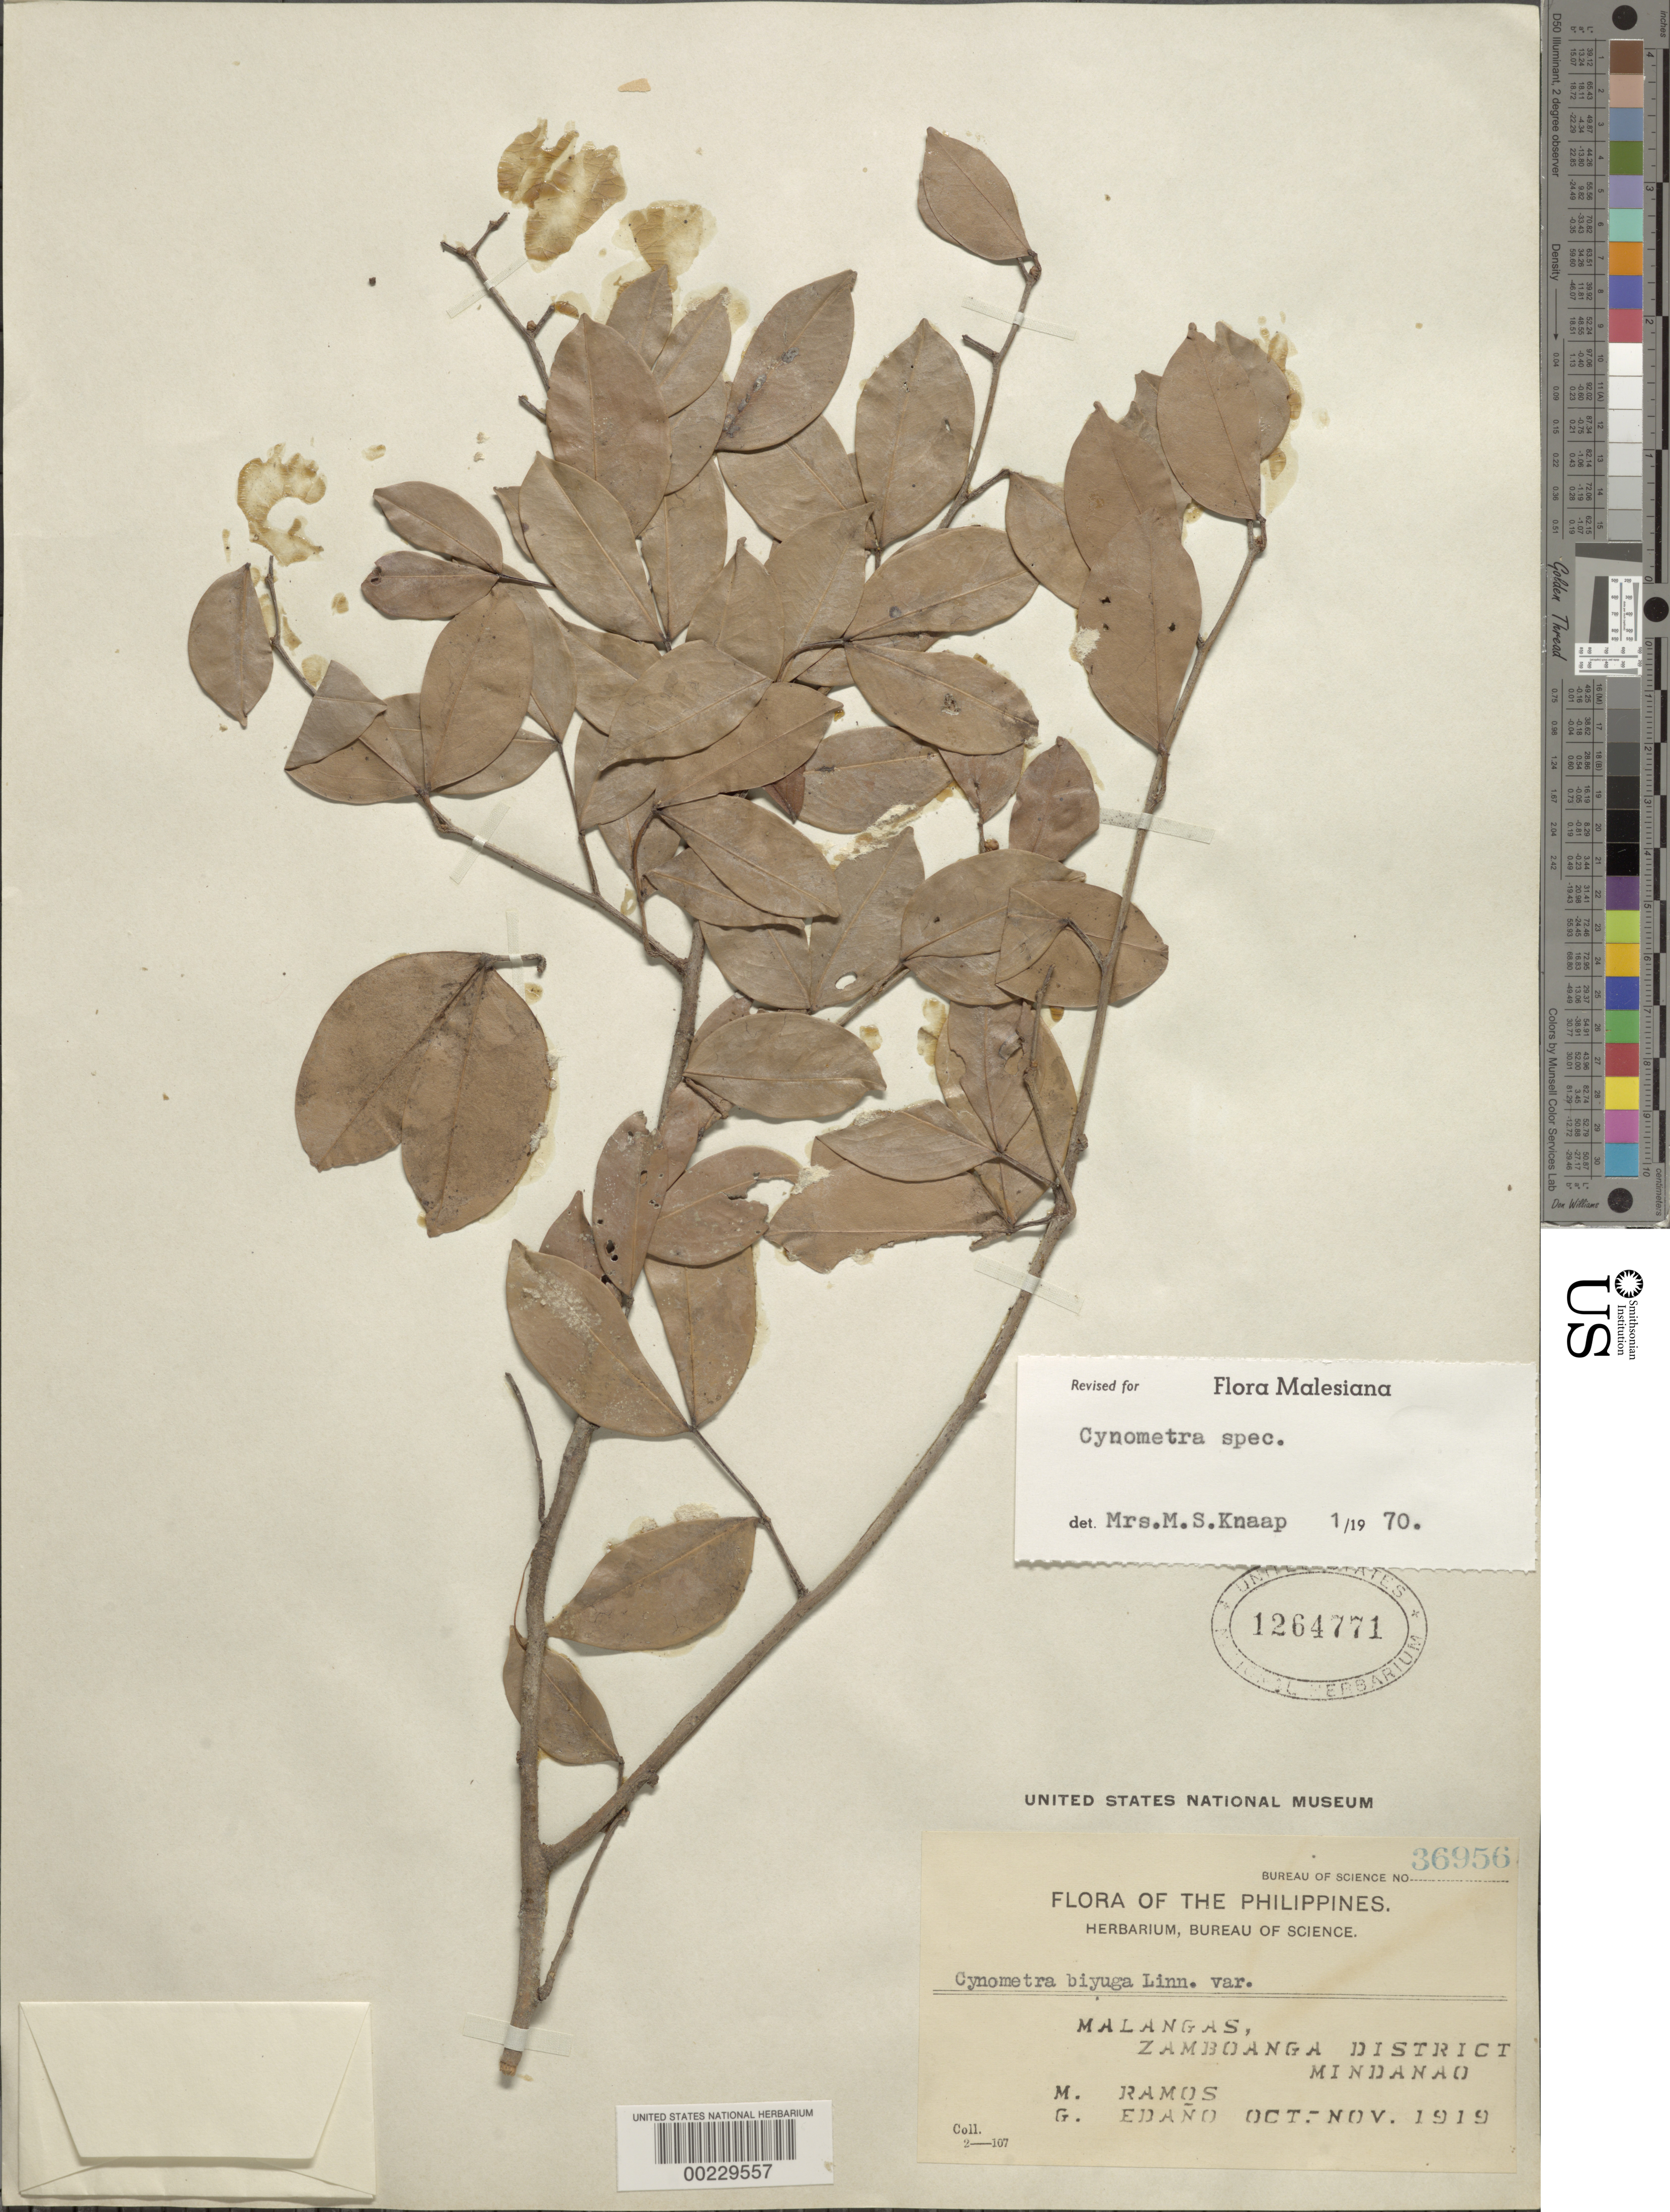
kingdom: Plantae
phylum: Tracheophyta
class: Magnoliopsida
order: Fabales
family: Fabaceae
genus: Cynometra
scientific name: Cynometra sp.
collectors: M. Ramos & G. E. Edaño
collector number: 36956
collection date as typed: Oct 1919 to -- Nov 1919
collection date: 1919-10/1919-11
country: Philippines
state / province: Zamboanga Peninsula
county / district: Zamboanga del Sur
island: Mindanao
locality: Malangas, zamboanga dist.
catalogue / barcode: US 1264771